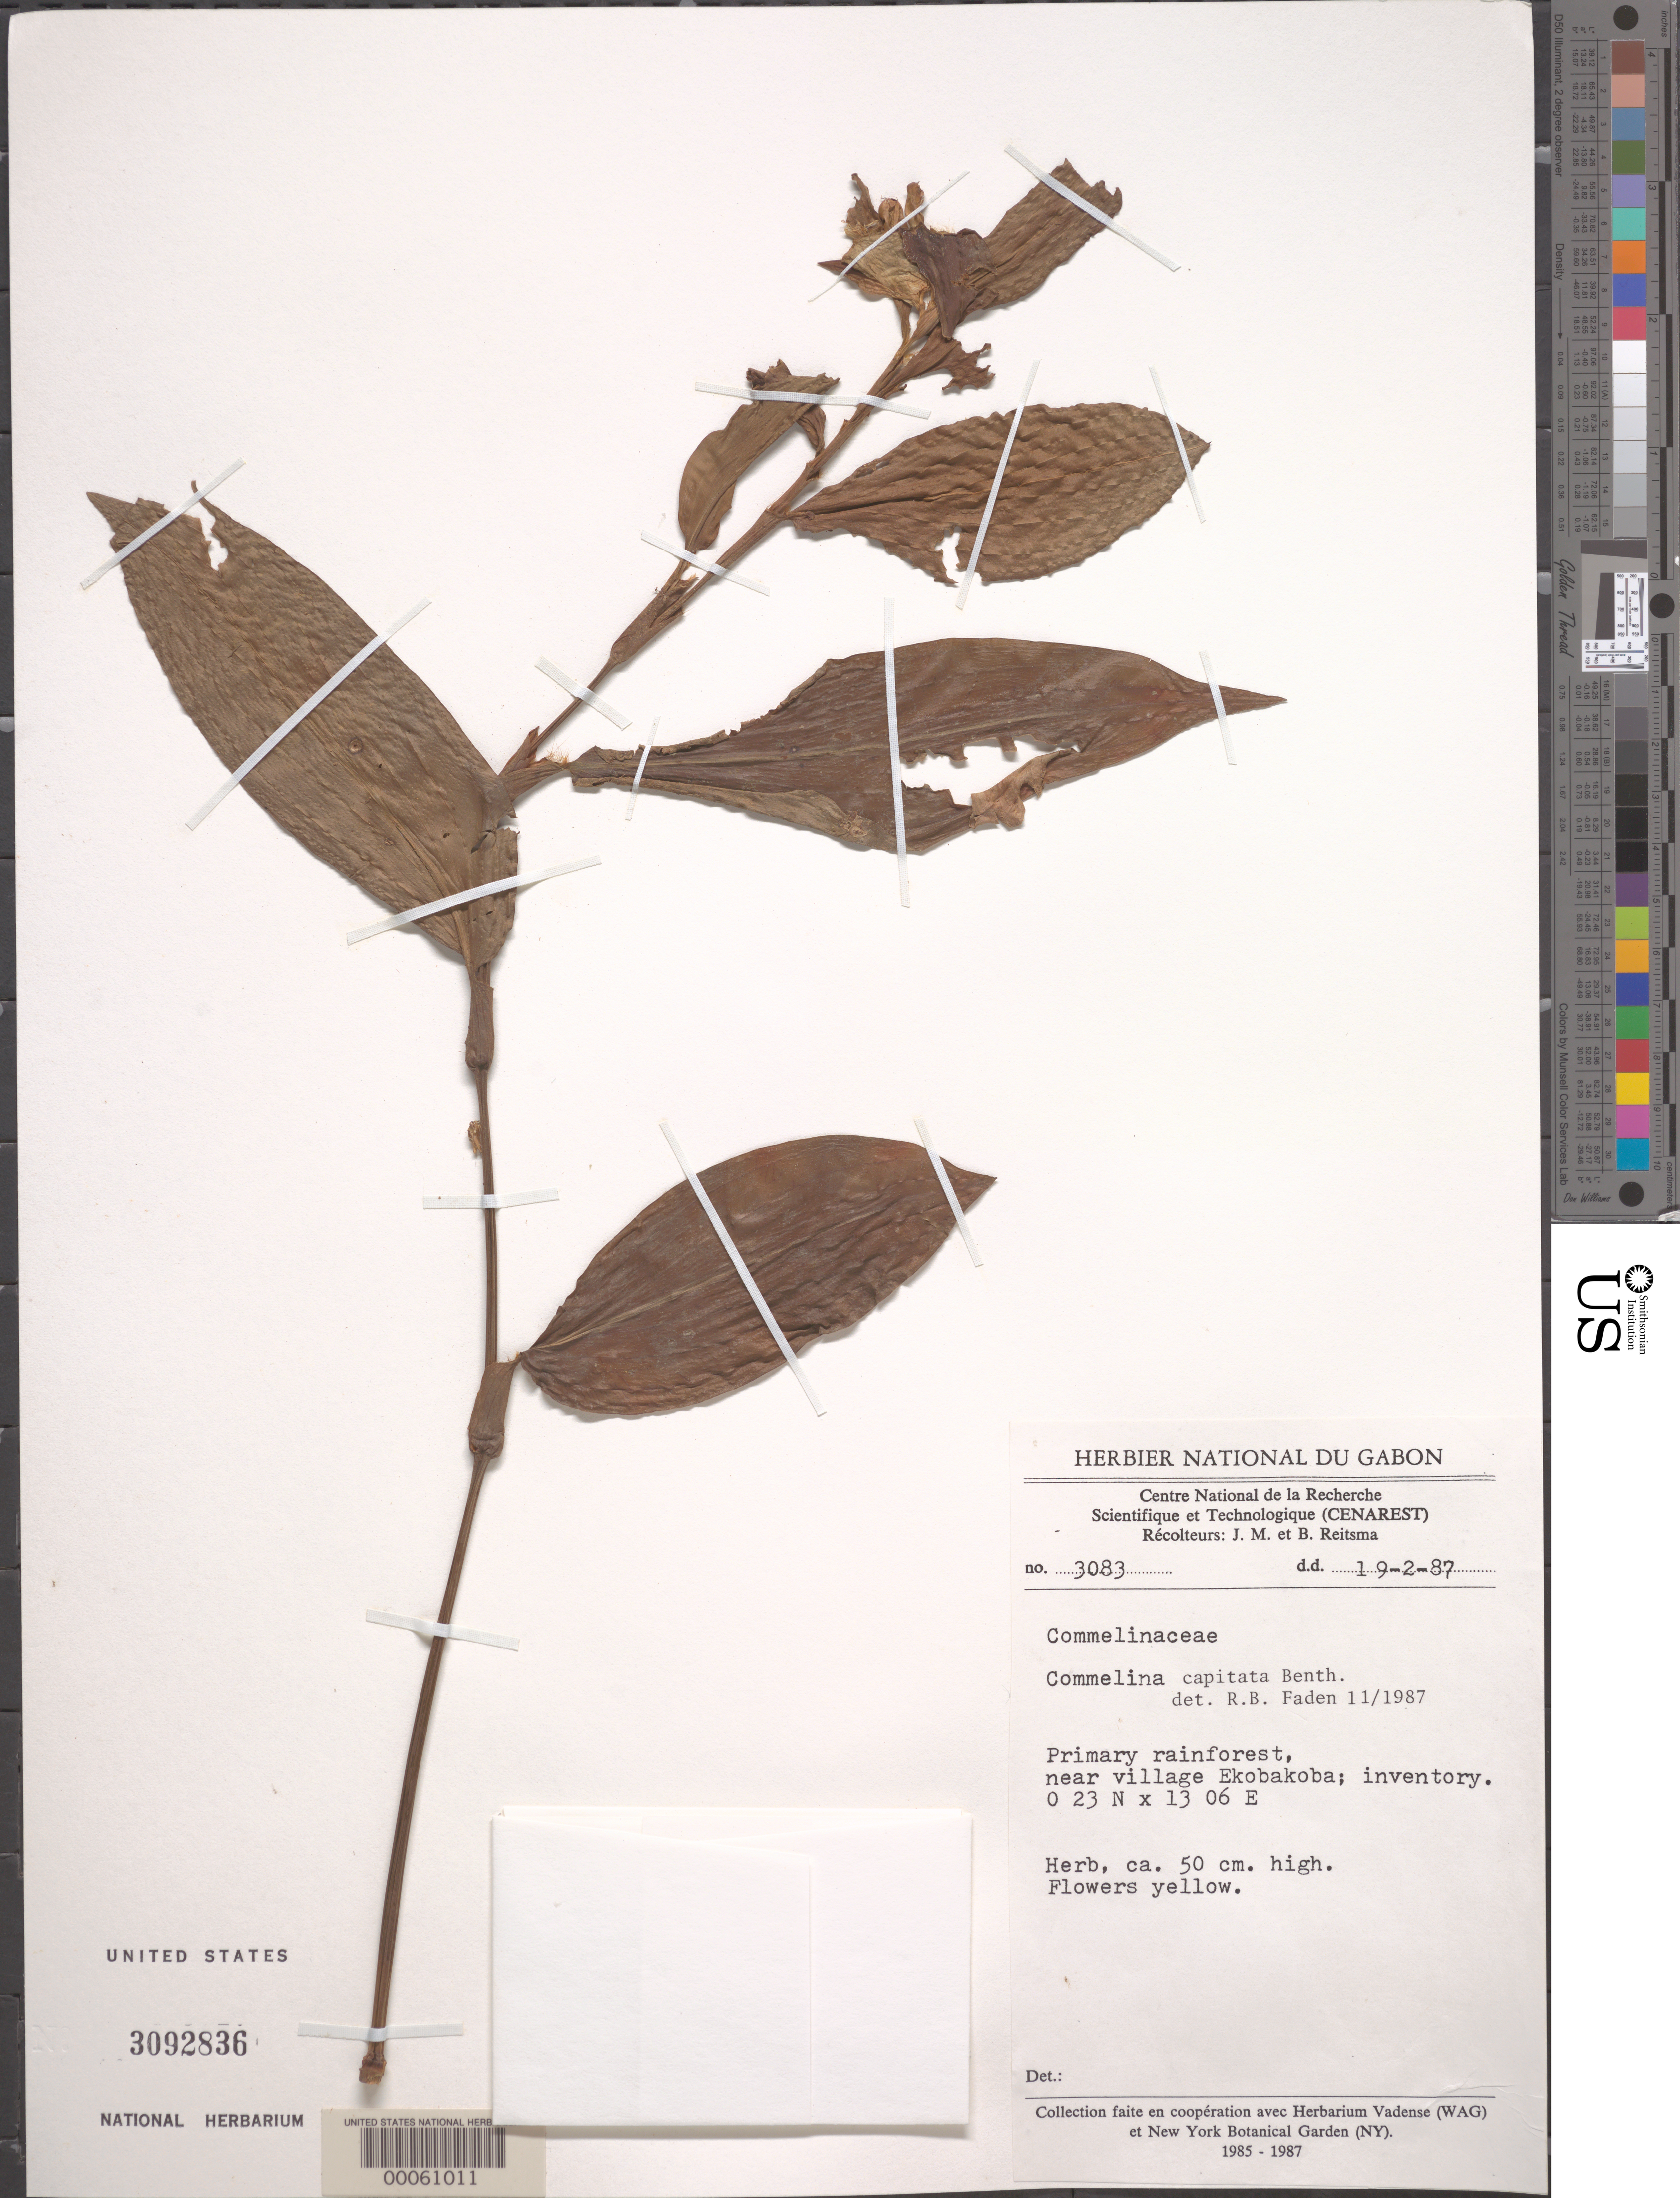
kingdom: Plantae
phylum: Tracheophyta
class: Liliopsida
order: Commelinales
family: Commelinaceae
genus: Commelina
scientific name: Commelina capitata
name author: Benth.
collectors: J. Reitsma & B. Reitsma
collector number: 3083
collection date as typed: Transcribed d/m/y: 19/2/87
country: Gabon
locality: Primary rainforest, near village Ekobakoba.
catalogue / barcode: US 3092836